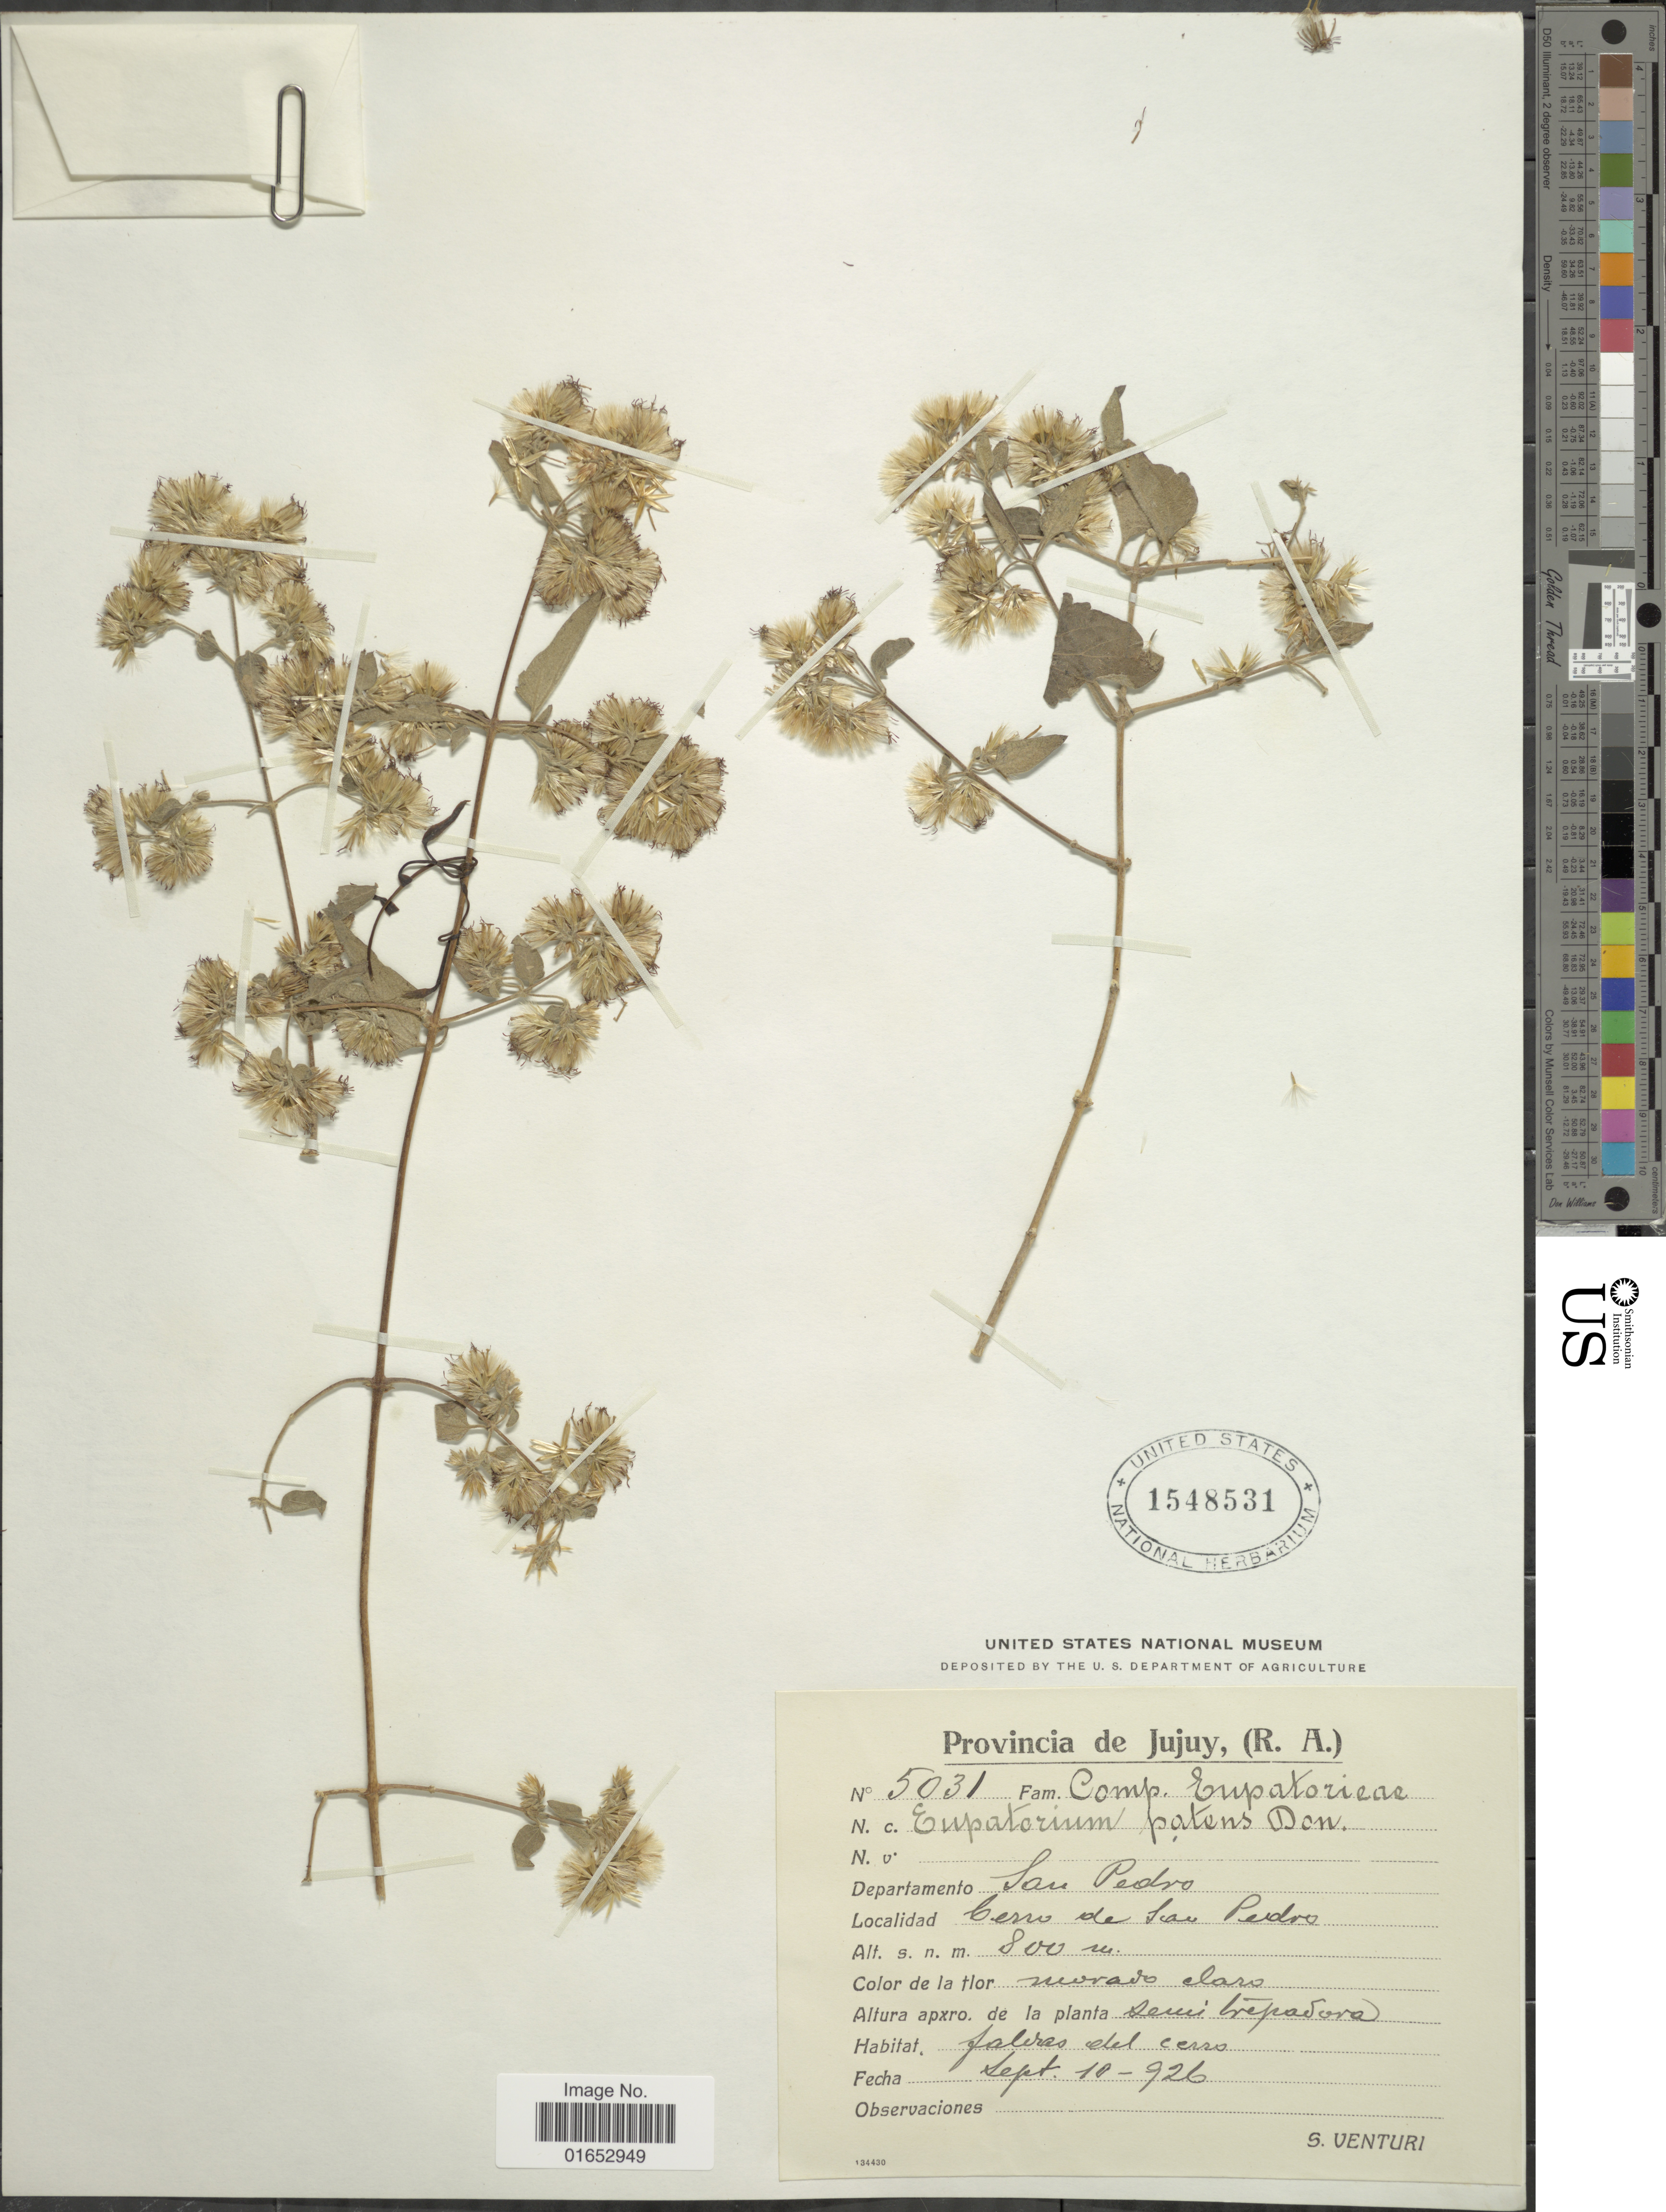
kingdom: Plantae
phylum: Tracheophyta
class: Magnoliopsida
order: Asterales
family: Asteraceae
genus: Austrobrickellia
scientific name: Austrobrickellia patens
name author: (D. Don ex Hook. & Arn.) R.M. King & H. Rob.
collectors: S. Venturi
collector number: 5031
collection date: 1926-09-10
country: Argentina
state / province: Jujuy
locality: (R.A.), Departamento San Pedro, Cerro de San Pedro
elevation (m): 800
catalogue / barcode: US 1548531